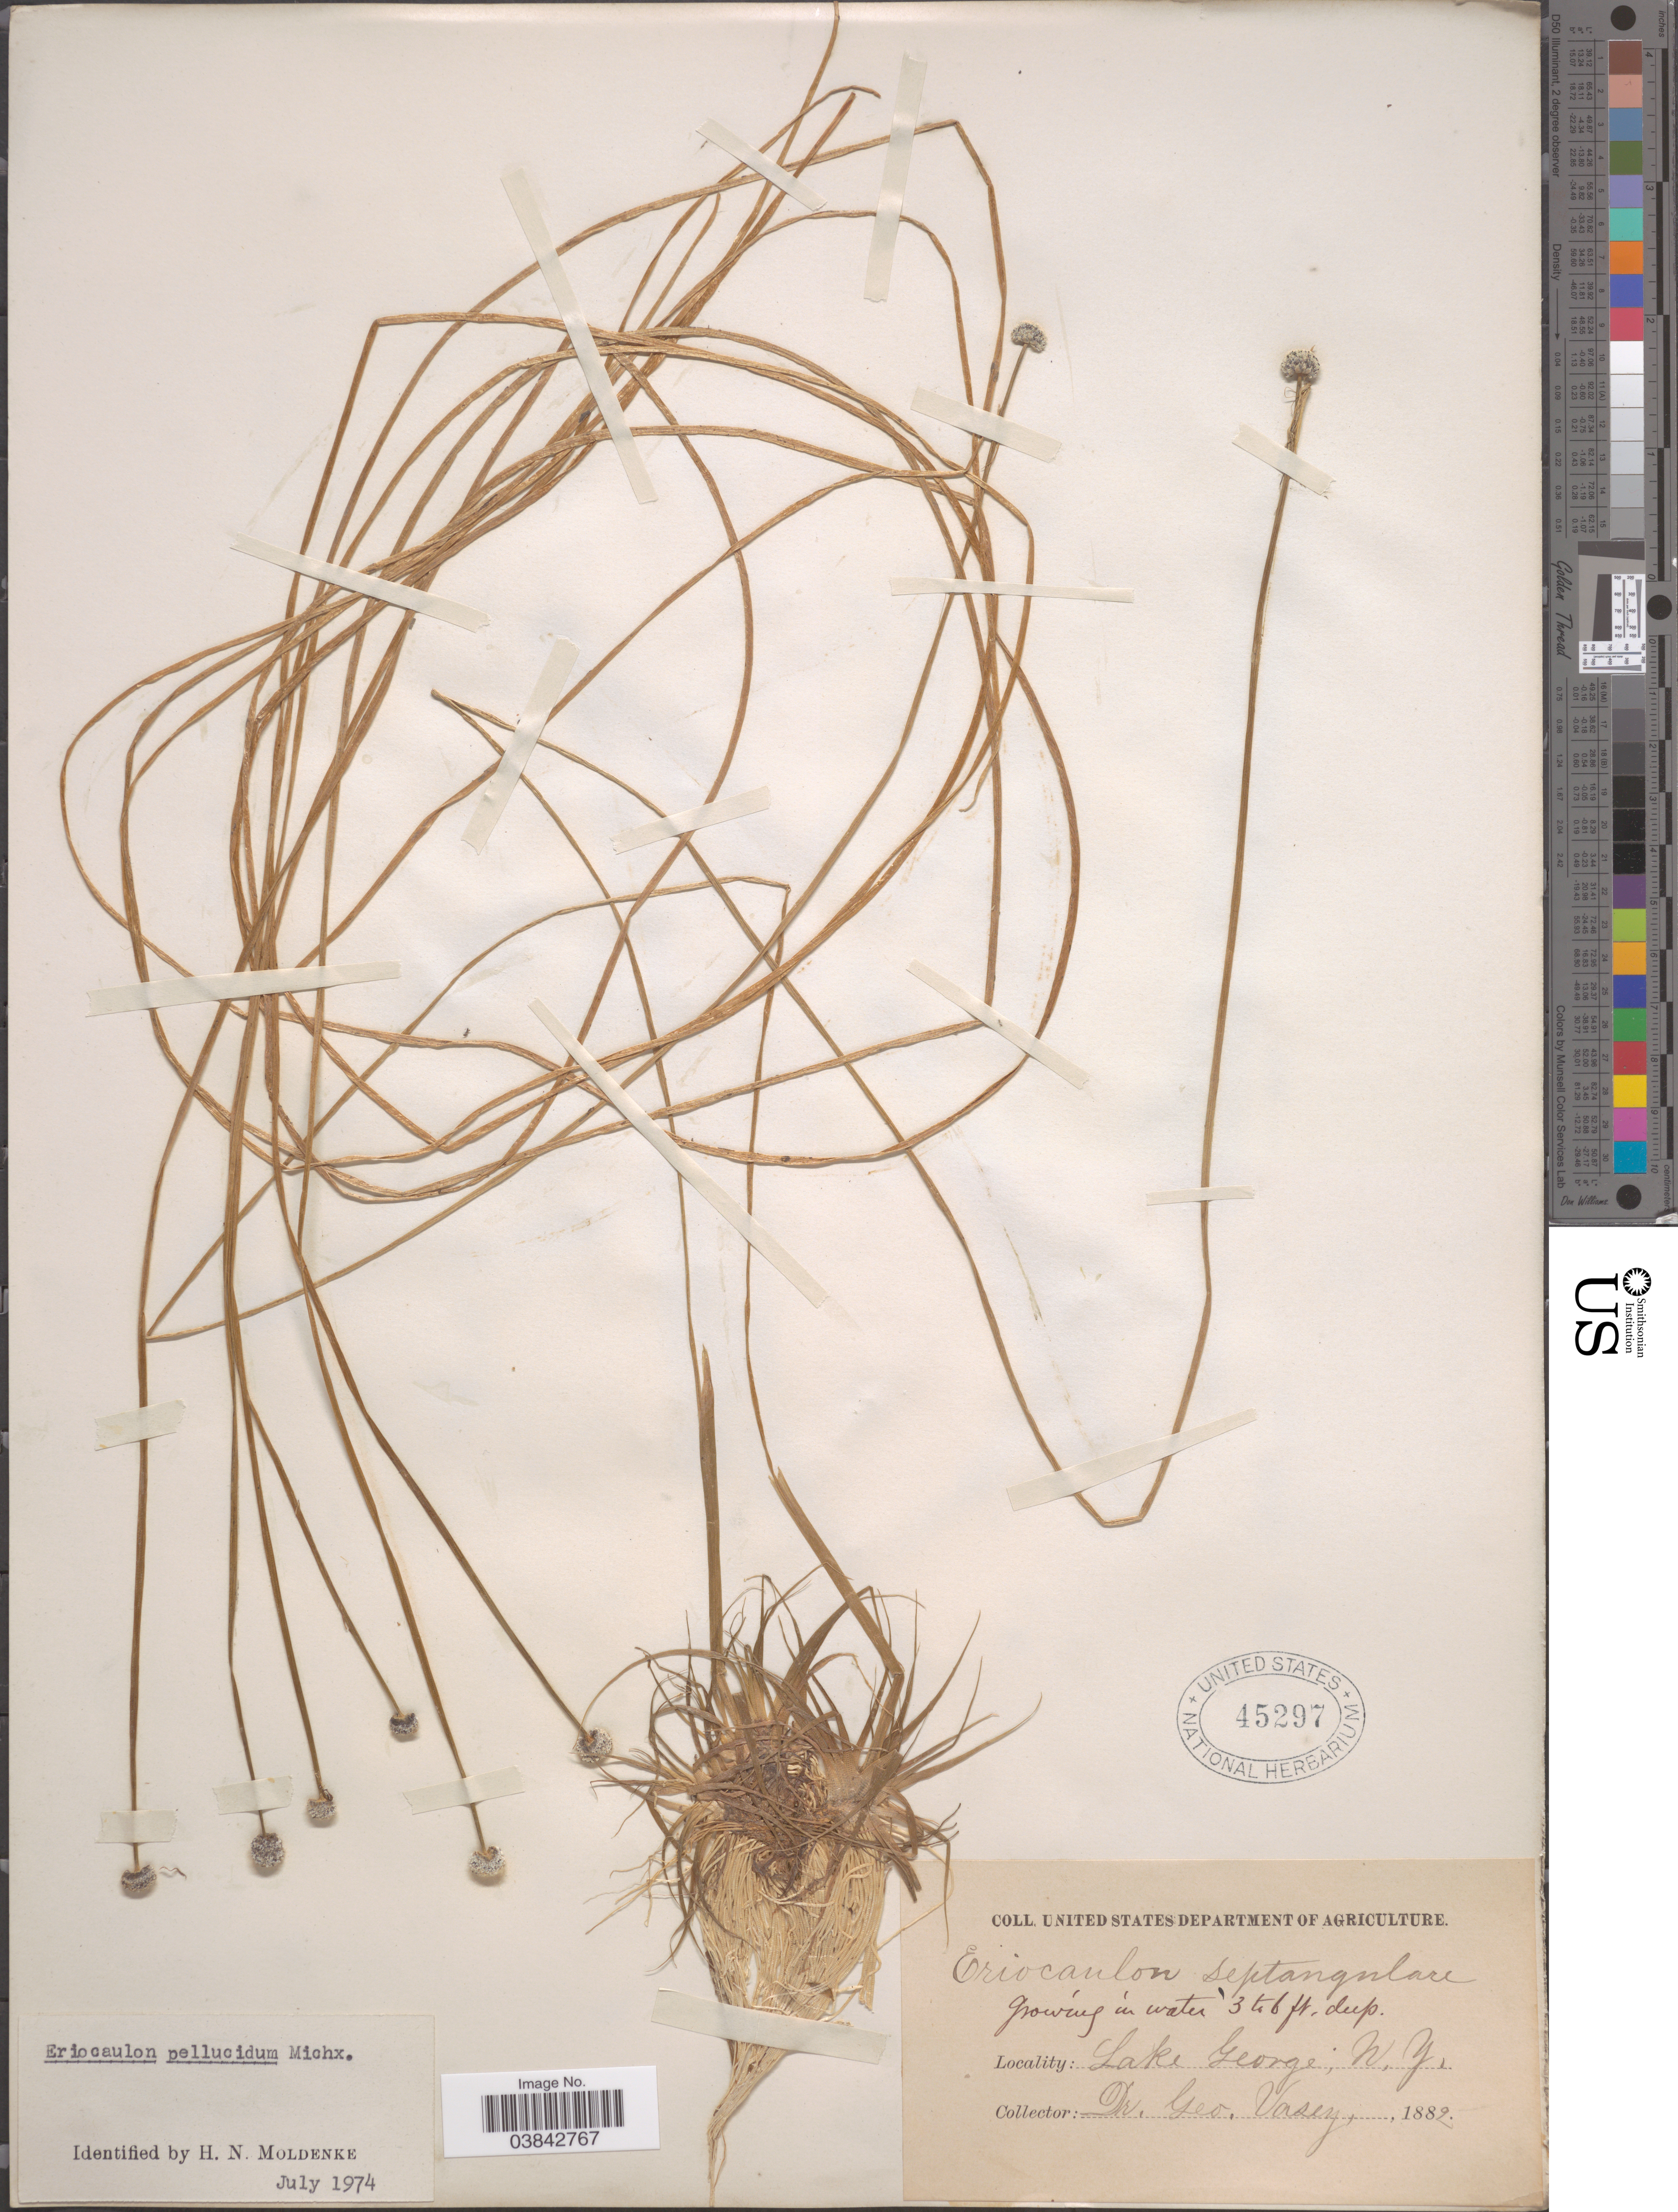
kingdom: Plantae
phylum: Tracheophyta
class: Liliopsida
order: Poales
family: Eriocaulaceae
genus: Eriocaulon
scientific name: Eriocaulon aquaticum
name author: (Hill) Druce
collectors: G. Vasey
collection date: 1882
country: United States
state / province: New York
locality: Lake George.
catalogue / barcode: US 45297